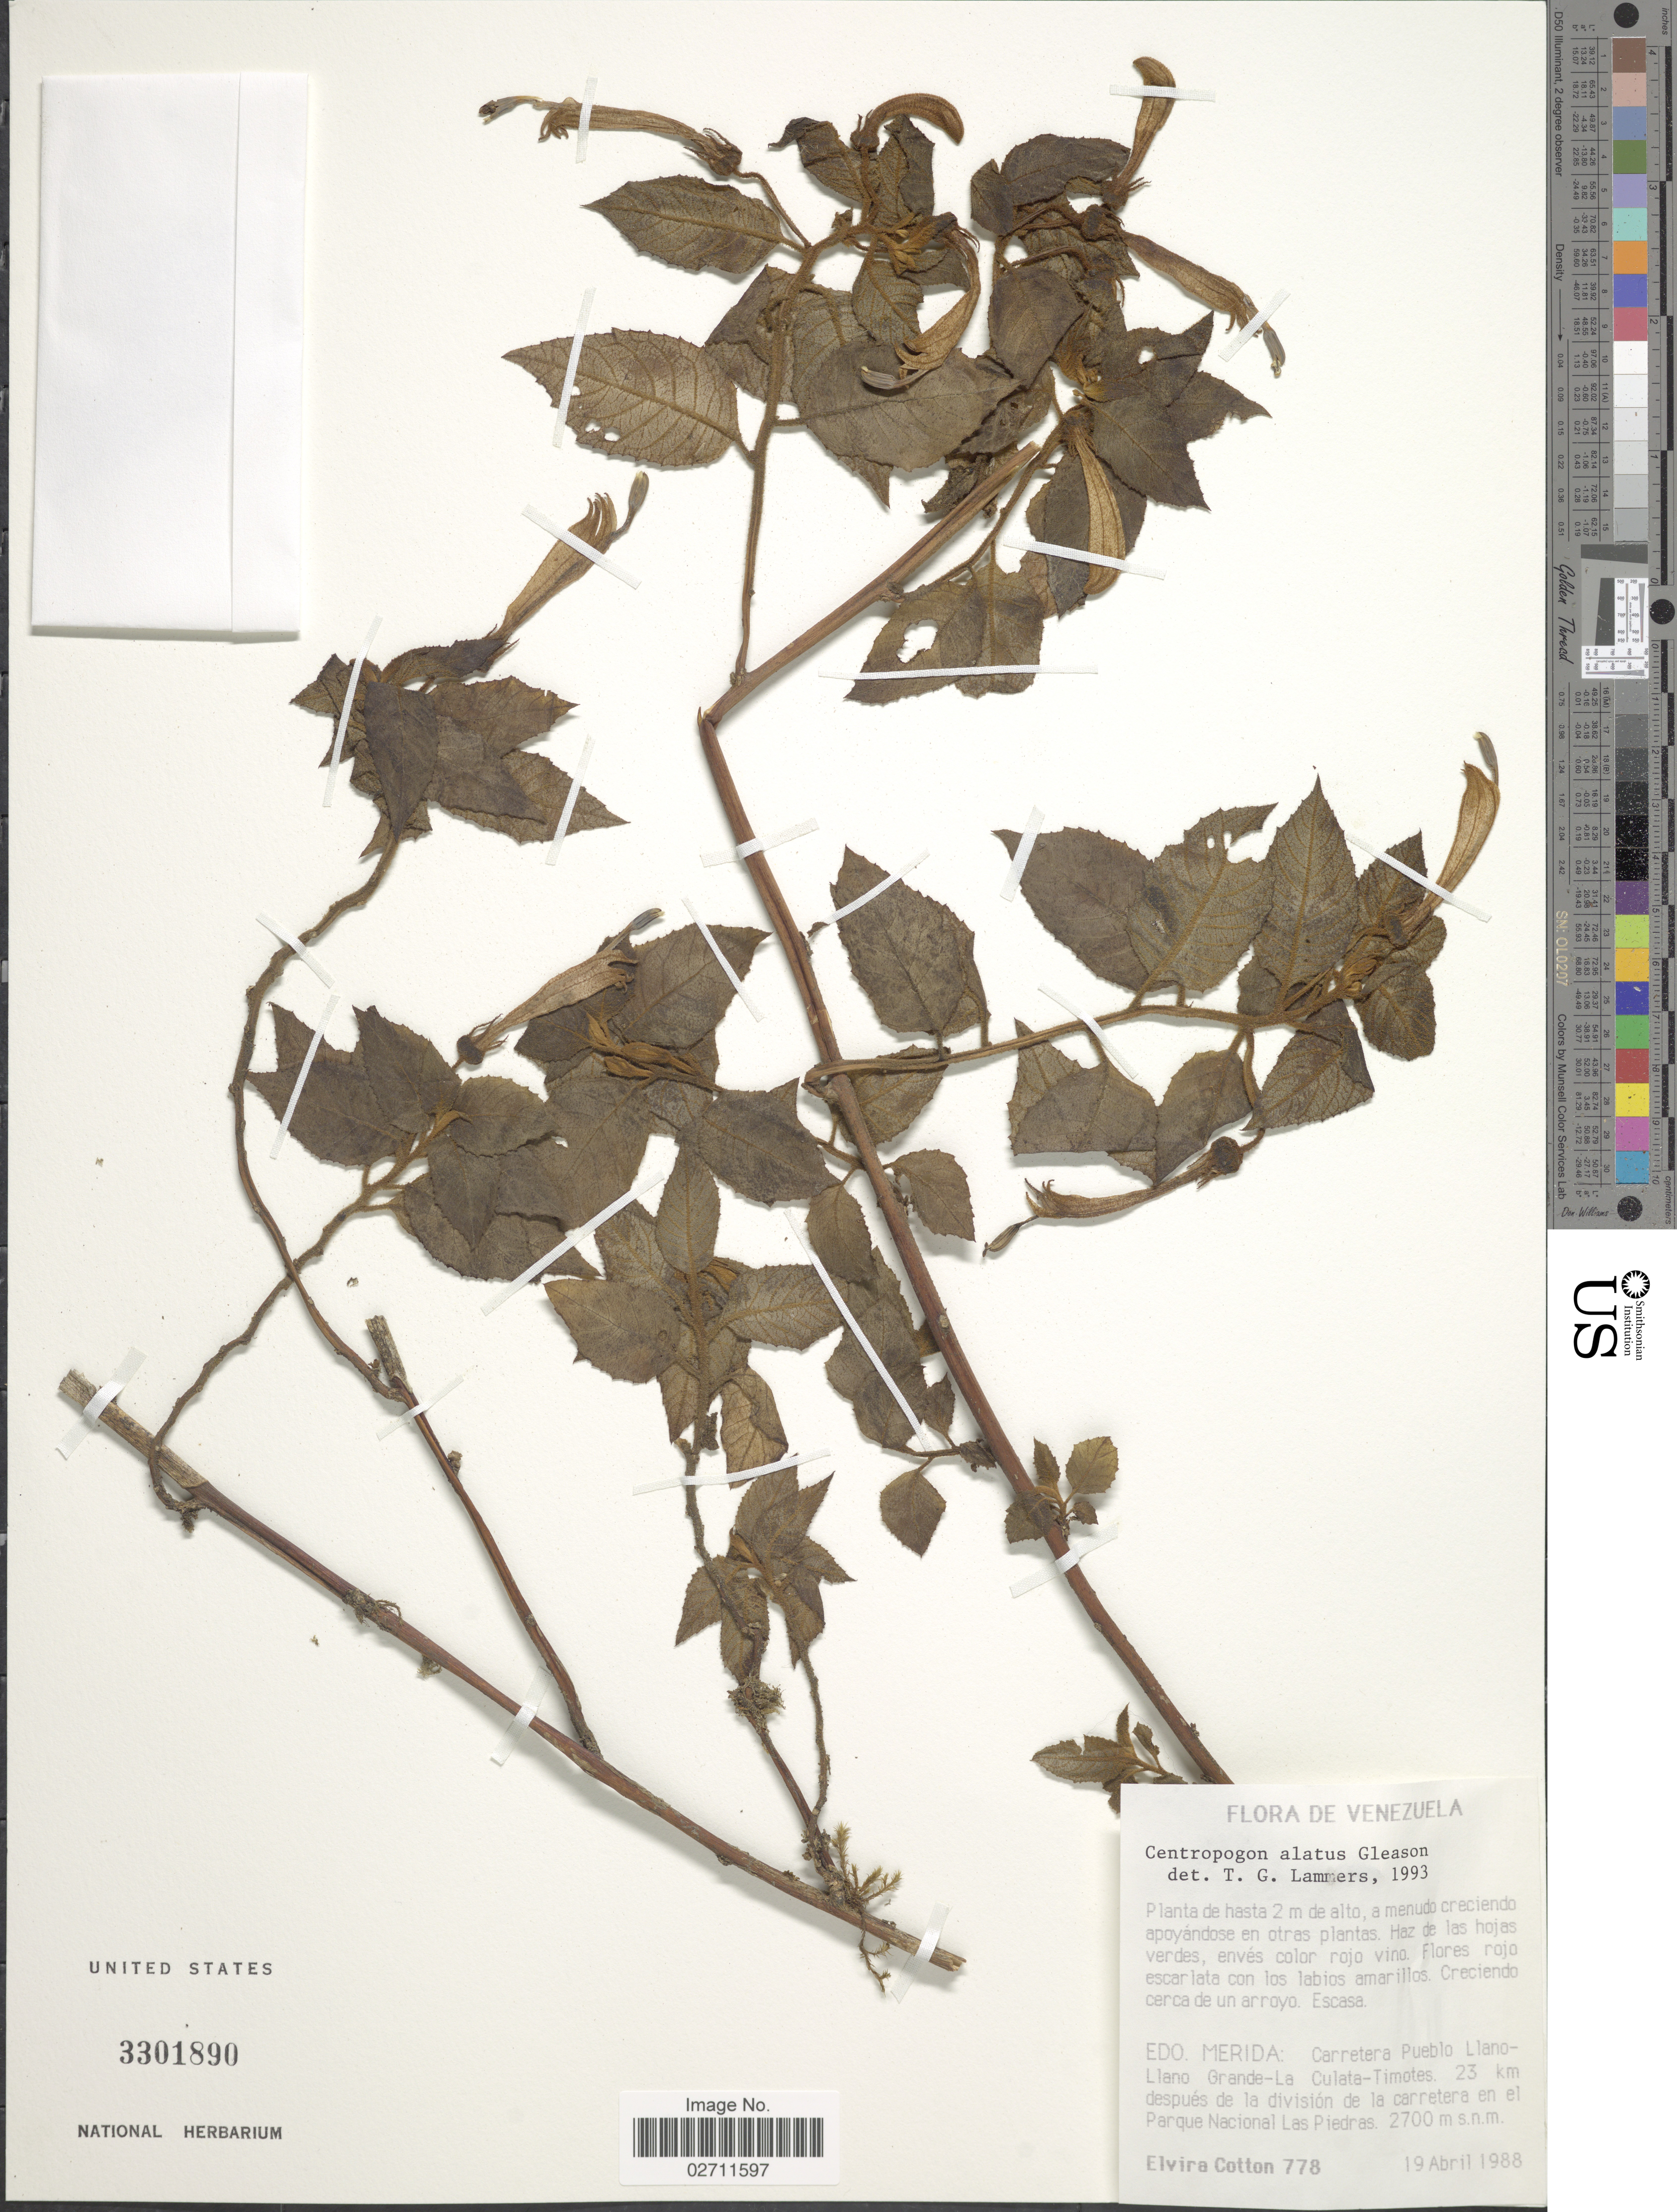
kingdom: Plantae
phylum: Tracheophyta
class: Magnoliopsida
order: Asterales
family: Campanulaceae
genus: Centropogon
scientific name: Centropogon alatus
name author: Gleason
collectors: E. Cotton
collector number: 778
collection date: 1988-04-19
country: Venezuela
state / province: Mérida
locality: Carretera Pueblo Llano-Llano Grande-La Culata-Timotes. 23 Km despues de la division de la carretera en el Parque Nacional Las Piedras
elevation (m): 2700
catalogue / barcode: US 3301890